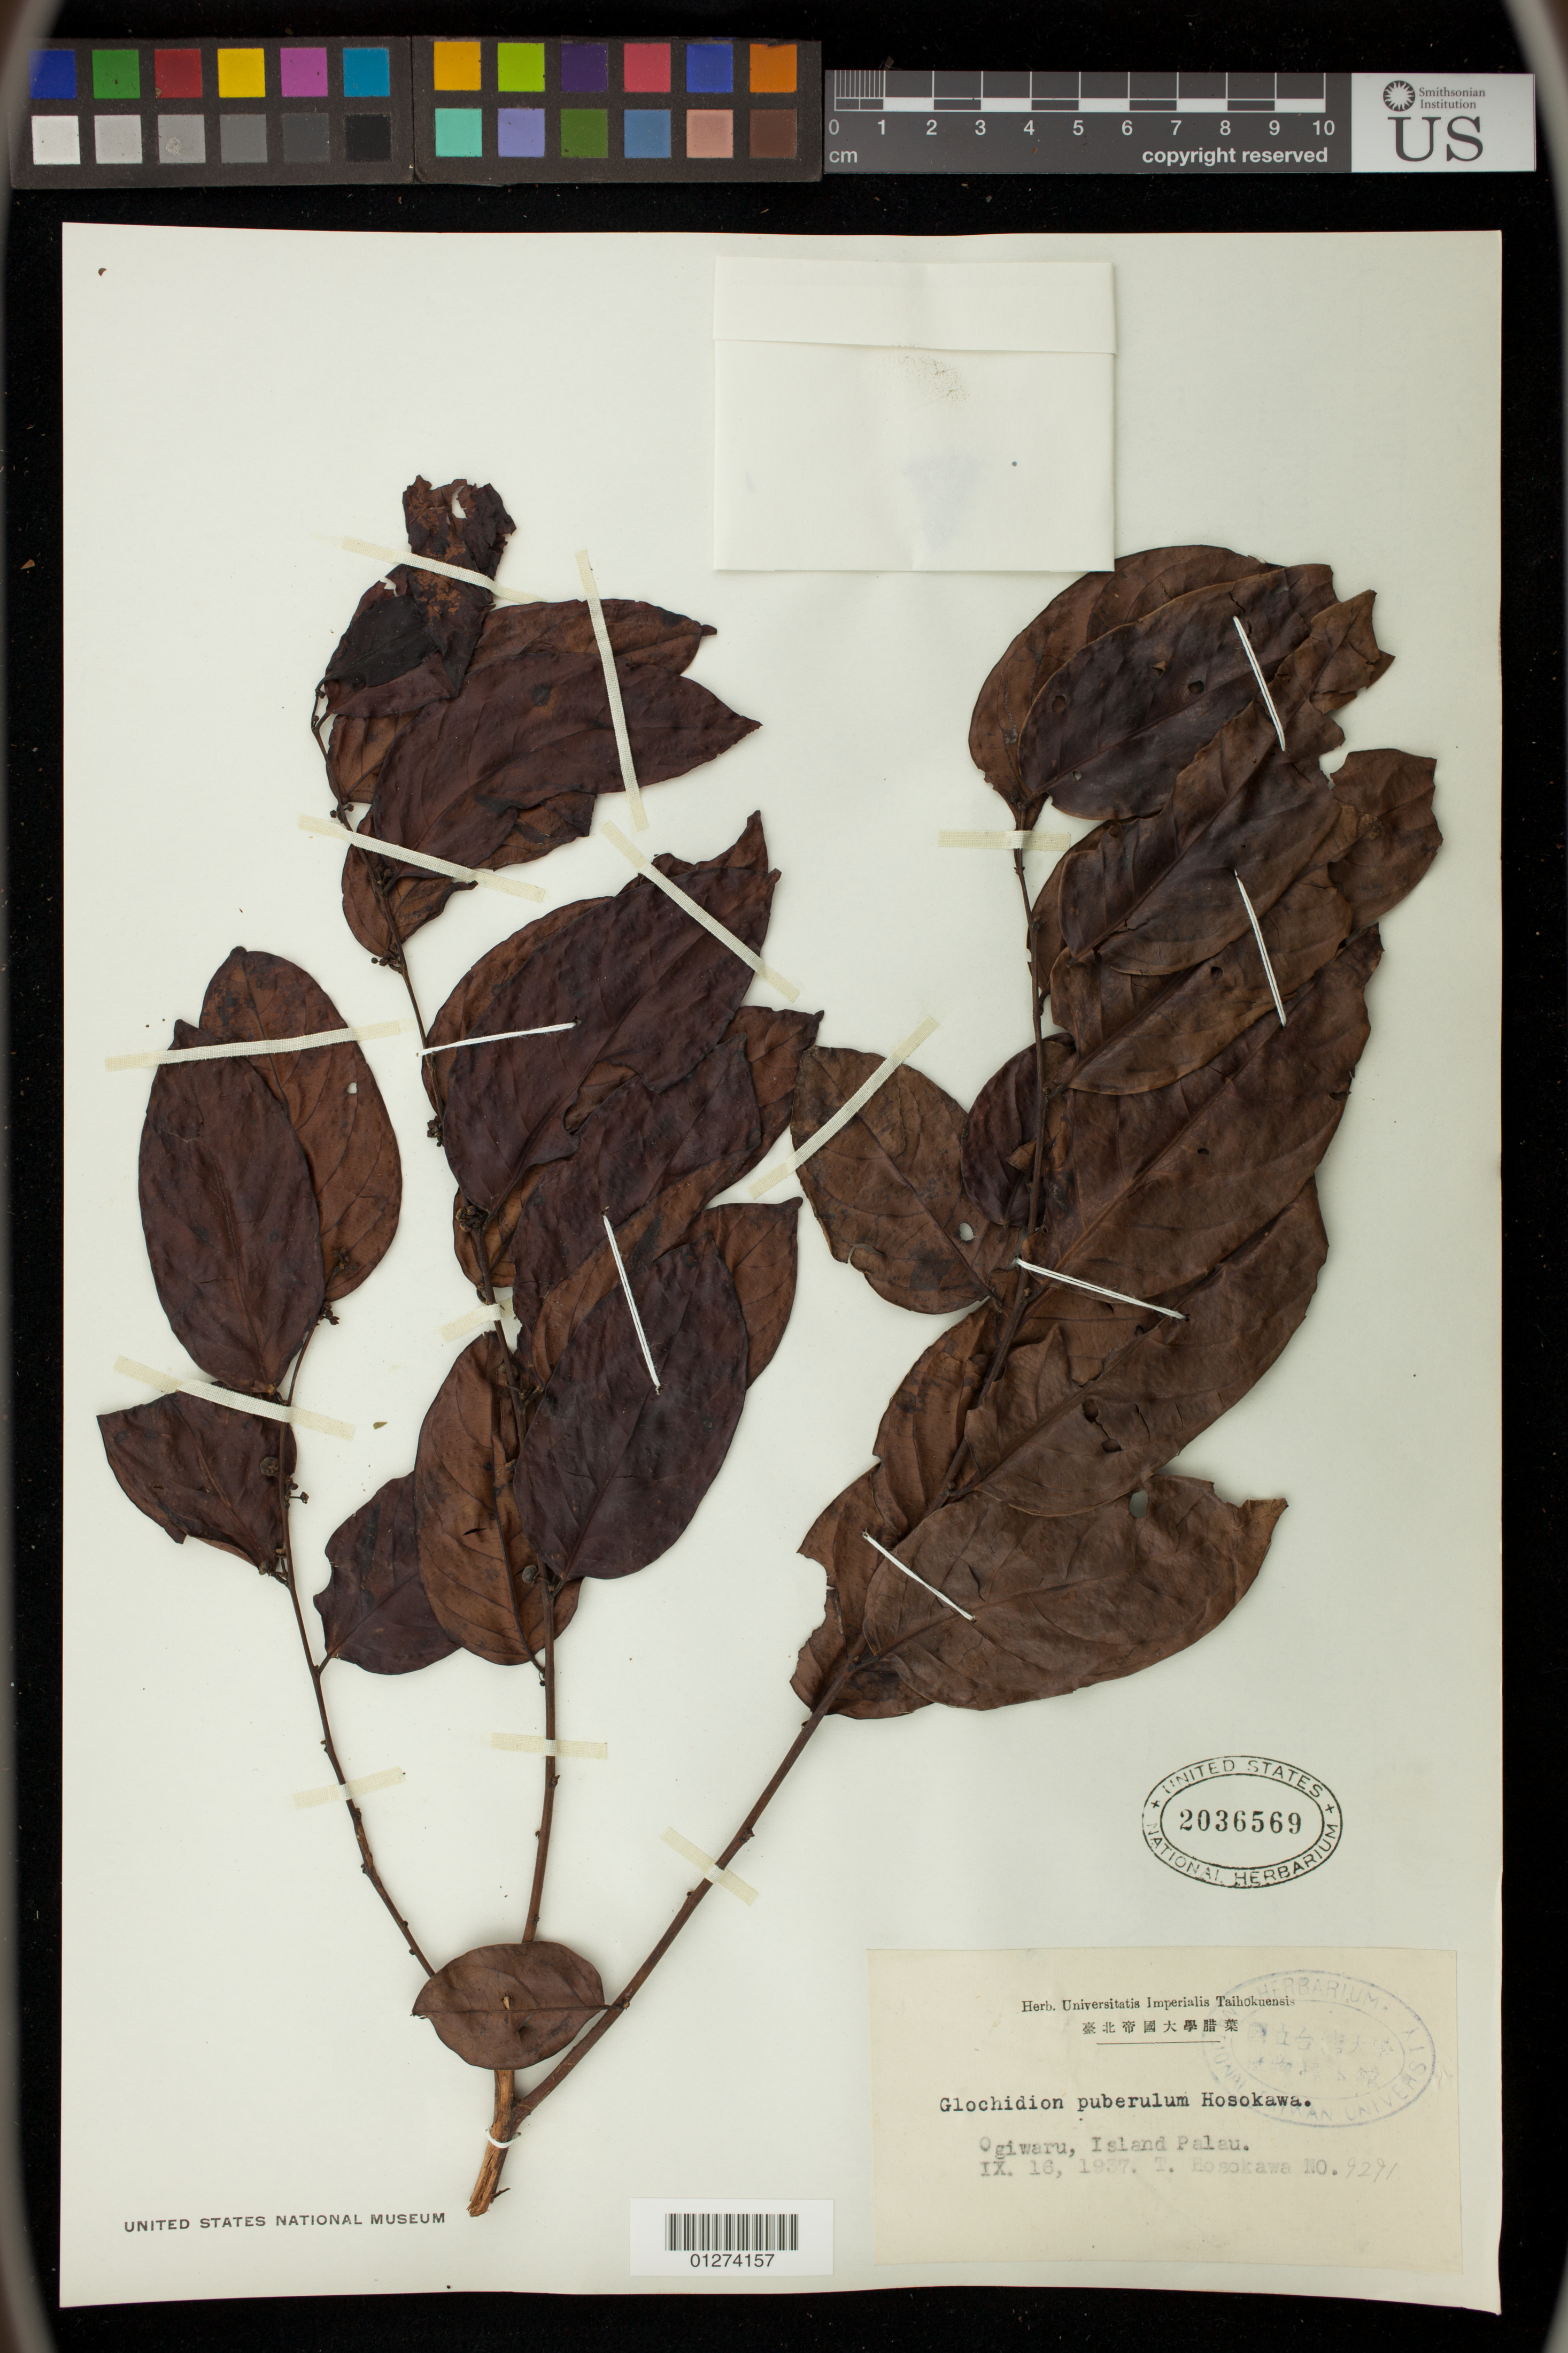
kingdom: Plantae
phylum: Tracheophyta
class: Magnoliopsida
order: Malpighiales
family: Phyllanthaceae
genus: Phyllanthus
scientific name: Phyllanthus senyavinianus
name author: (Glassman) W.L. Wagner & Lorence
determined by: Wagner, W. L., (BOT), Smithsonian Institution - National Museum of Natural History (UNITED STATES)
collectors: T. Hosoka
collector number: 9291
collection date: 1937-09-16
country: Palau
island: Babeldaob [Babelthuap]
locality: Ogiwaru [Ngerkeai]. Ngiwal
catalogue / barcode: US 2036569